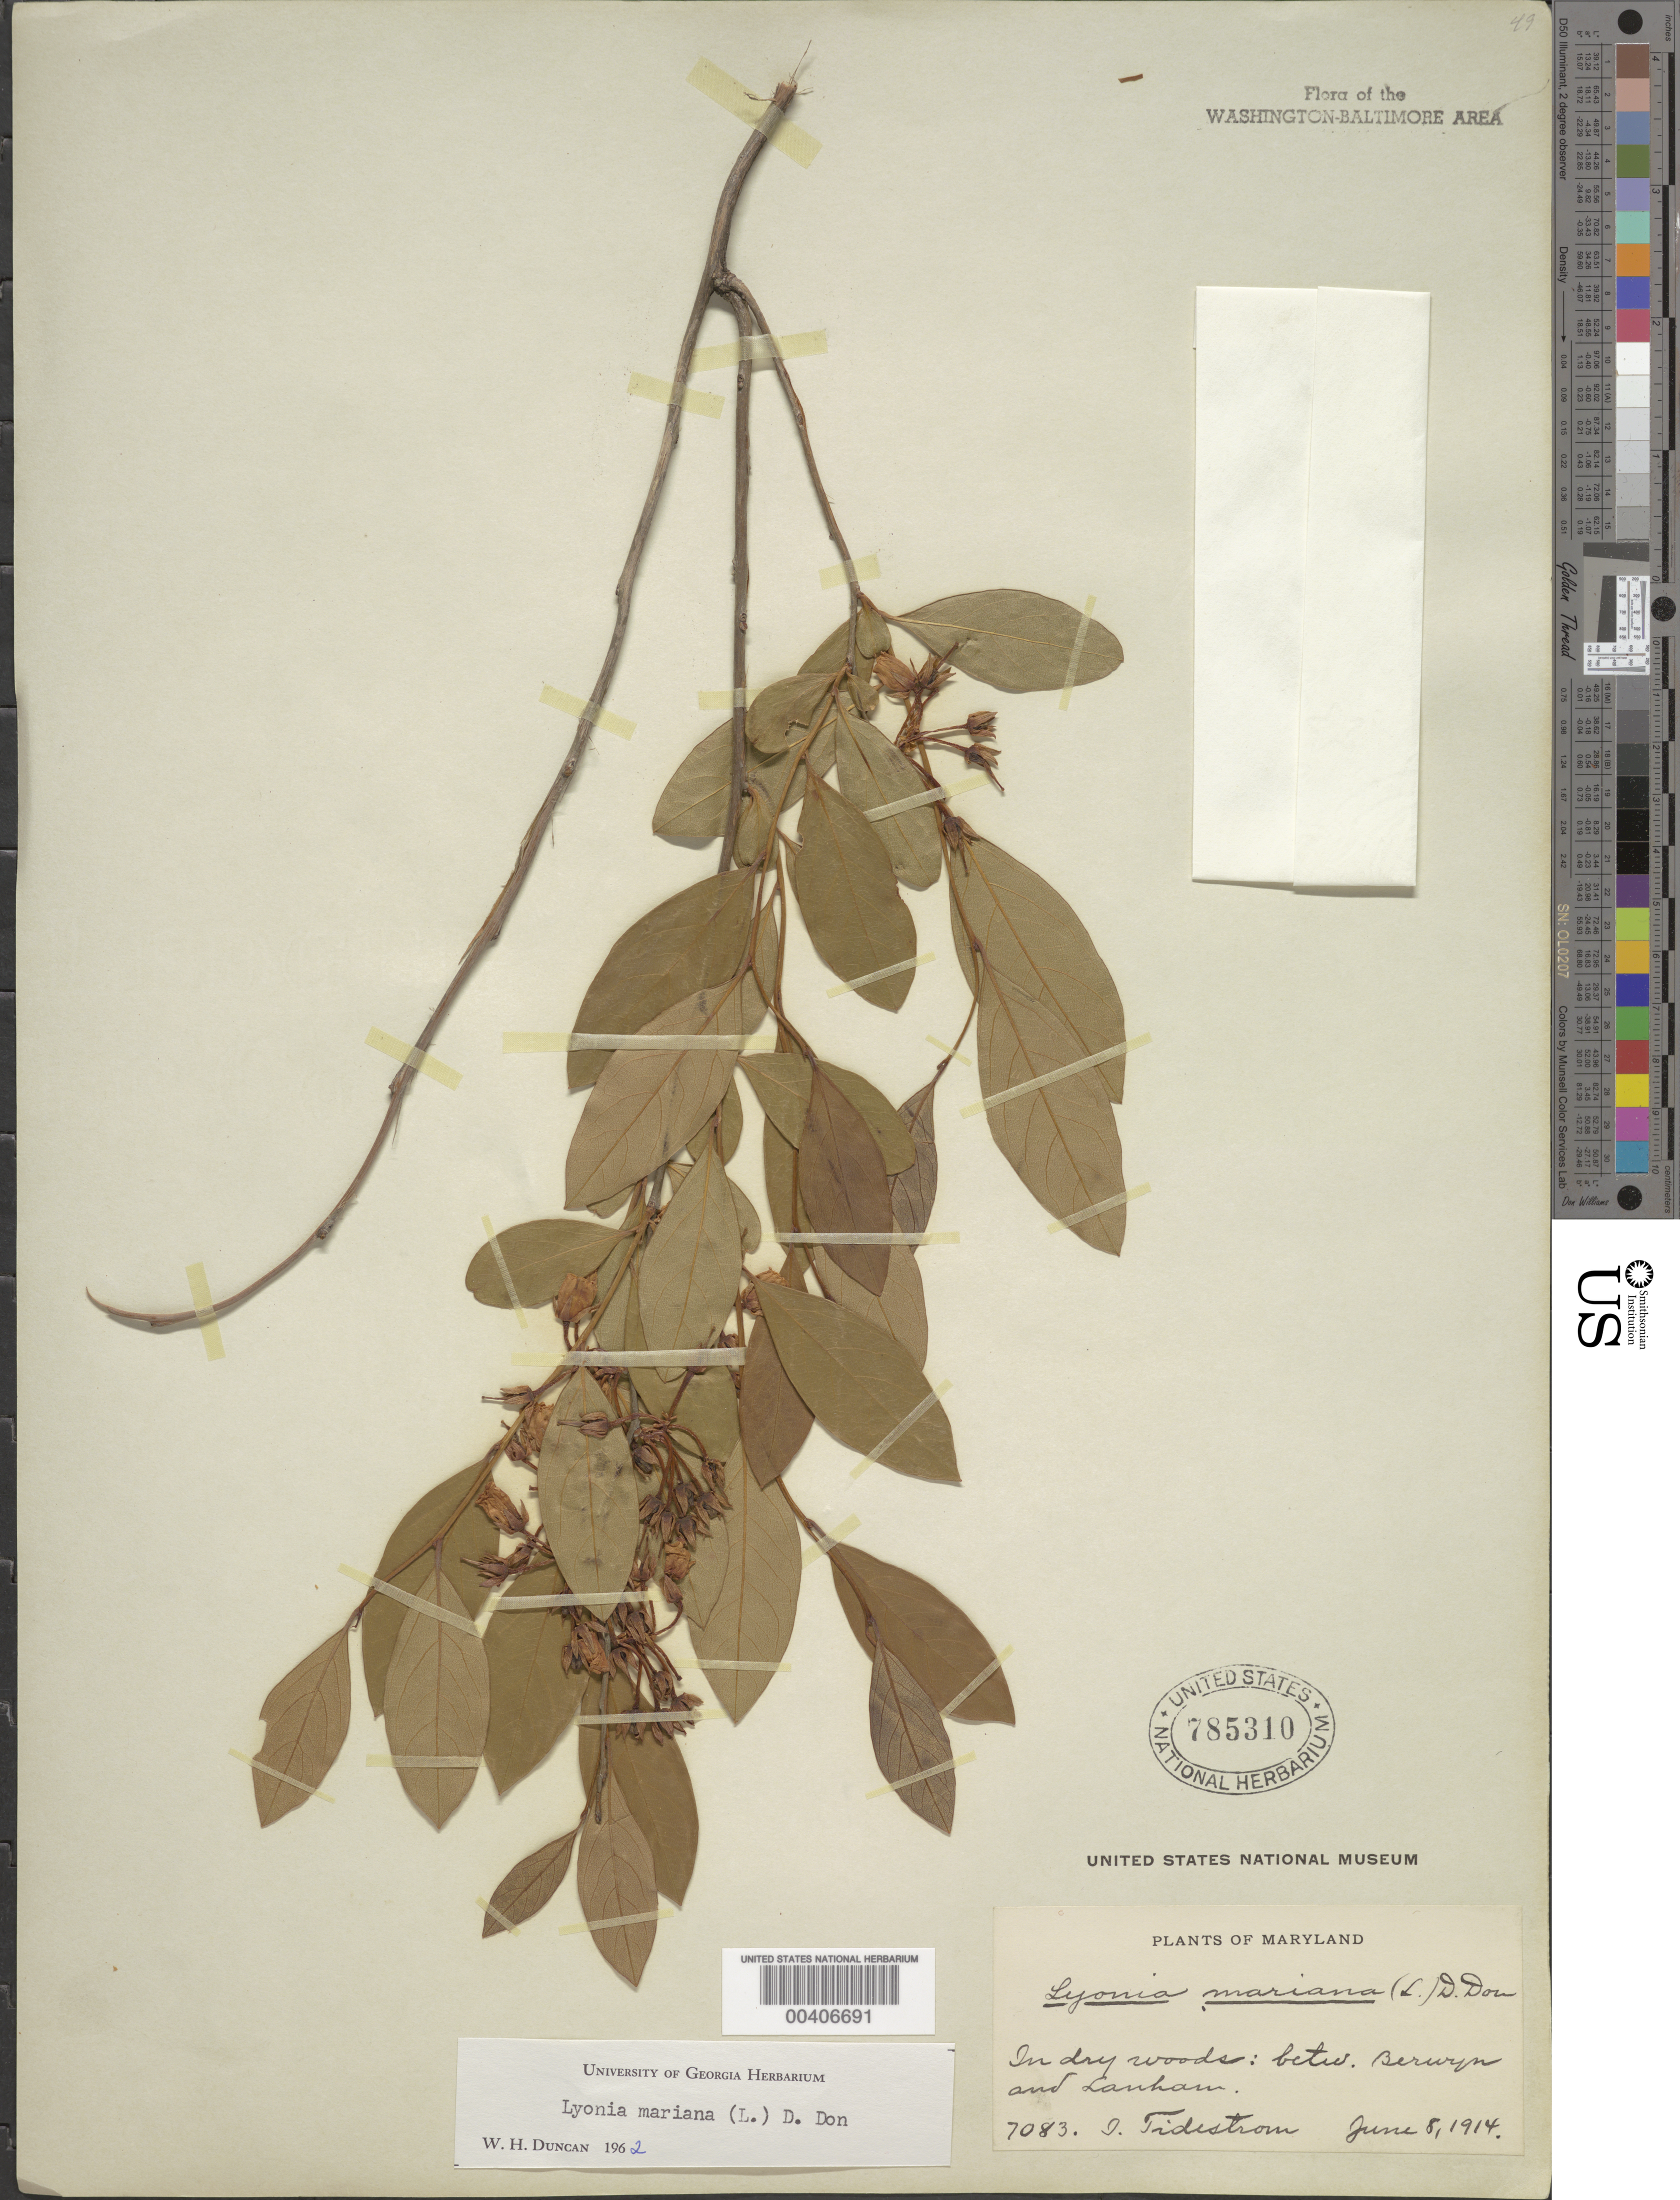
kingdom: Plantae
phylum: Tracheophyta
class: Magnoliopsida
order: Ericales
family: Ericaceae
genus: Lyonia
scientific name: Lyonia mariana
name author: (L.) D. Don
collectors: I. F. Tidestrom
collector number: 7083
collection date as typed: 08 Jun 1914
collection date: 1914-06-08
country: United States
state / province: Maryland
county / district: Prince George's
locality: between Berwyn and Lanham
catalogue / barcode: US 785310